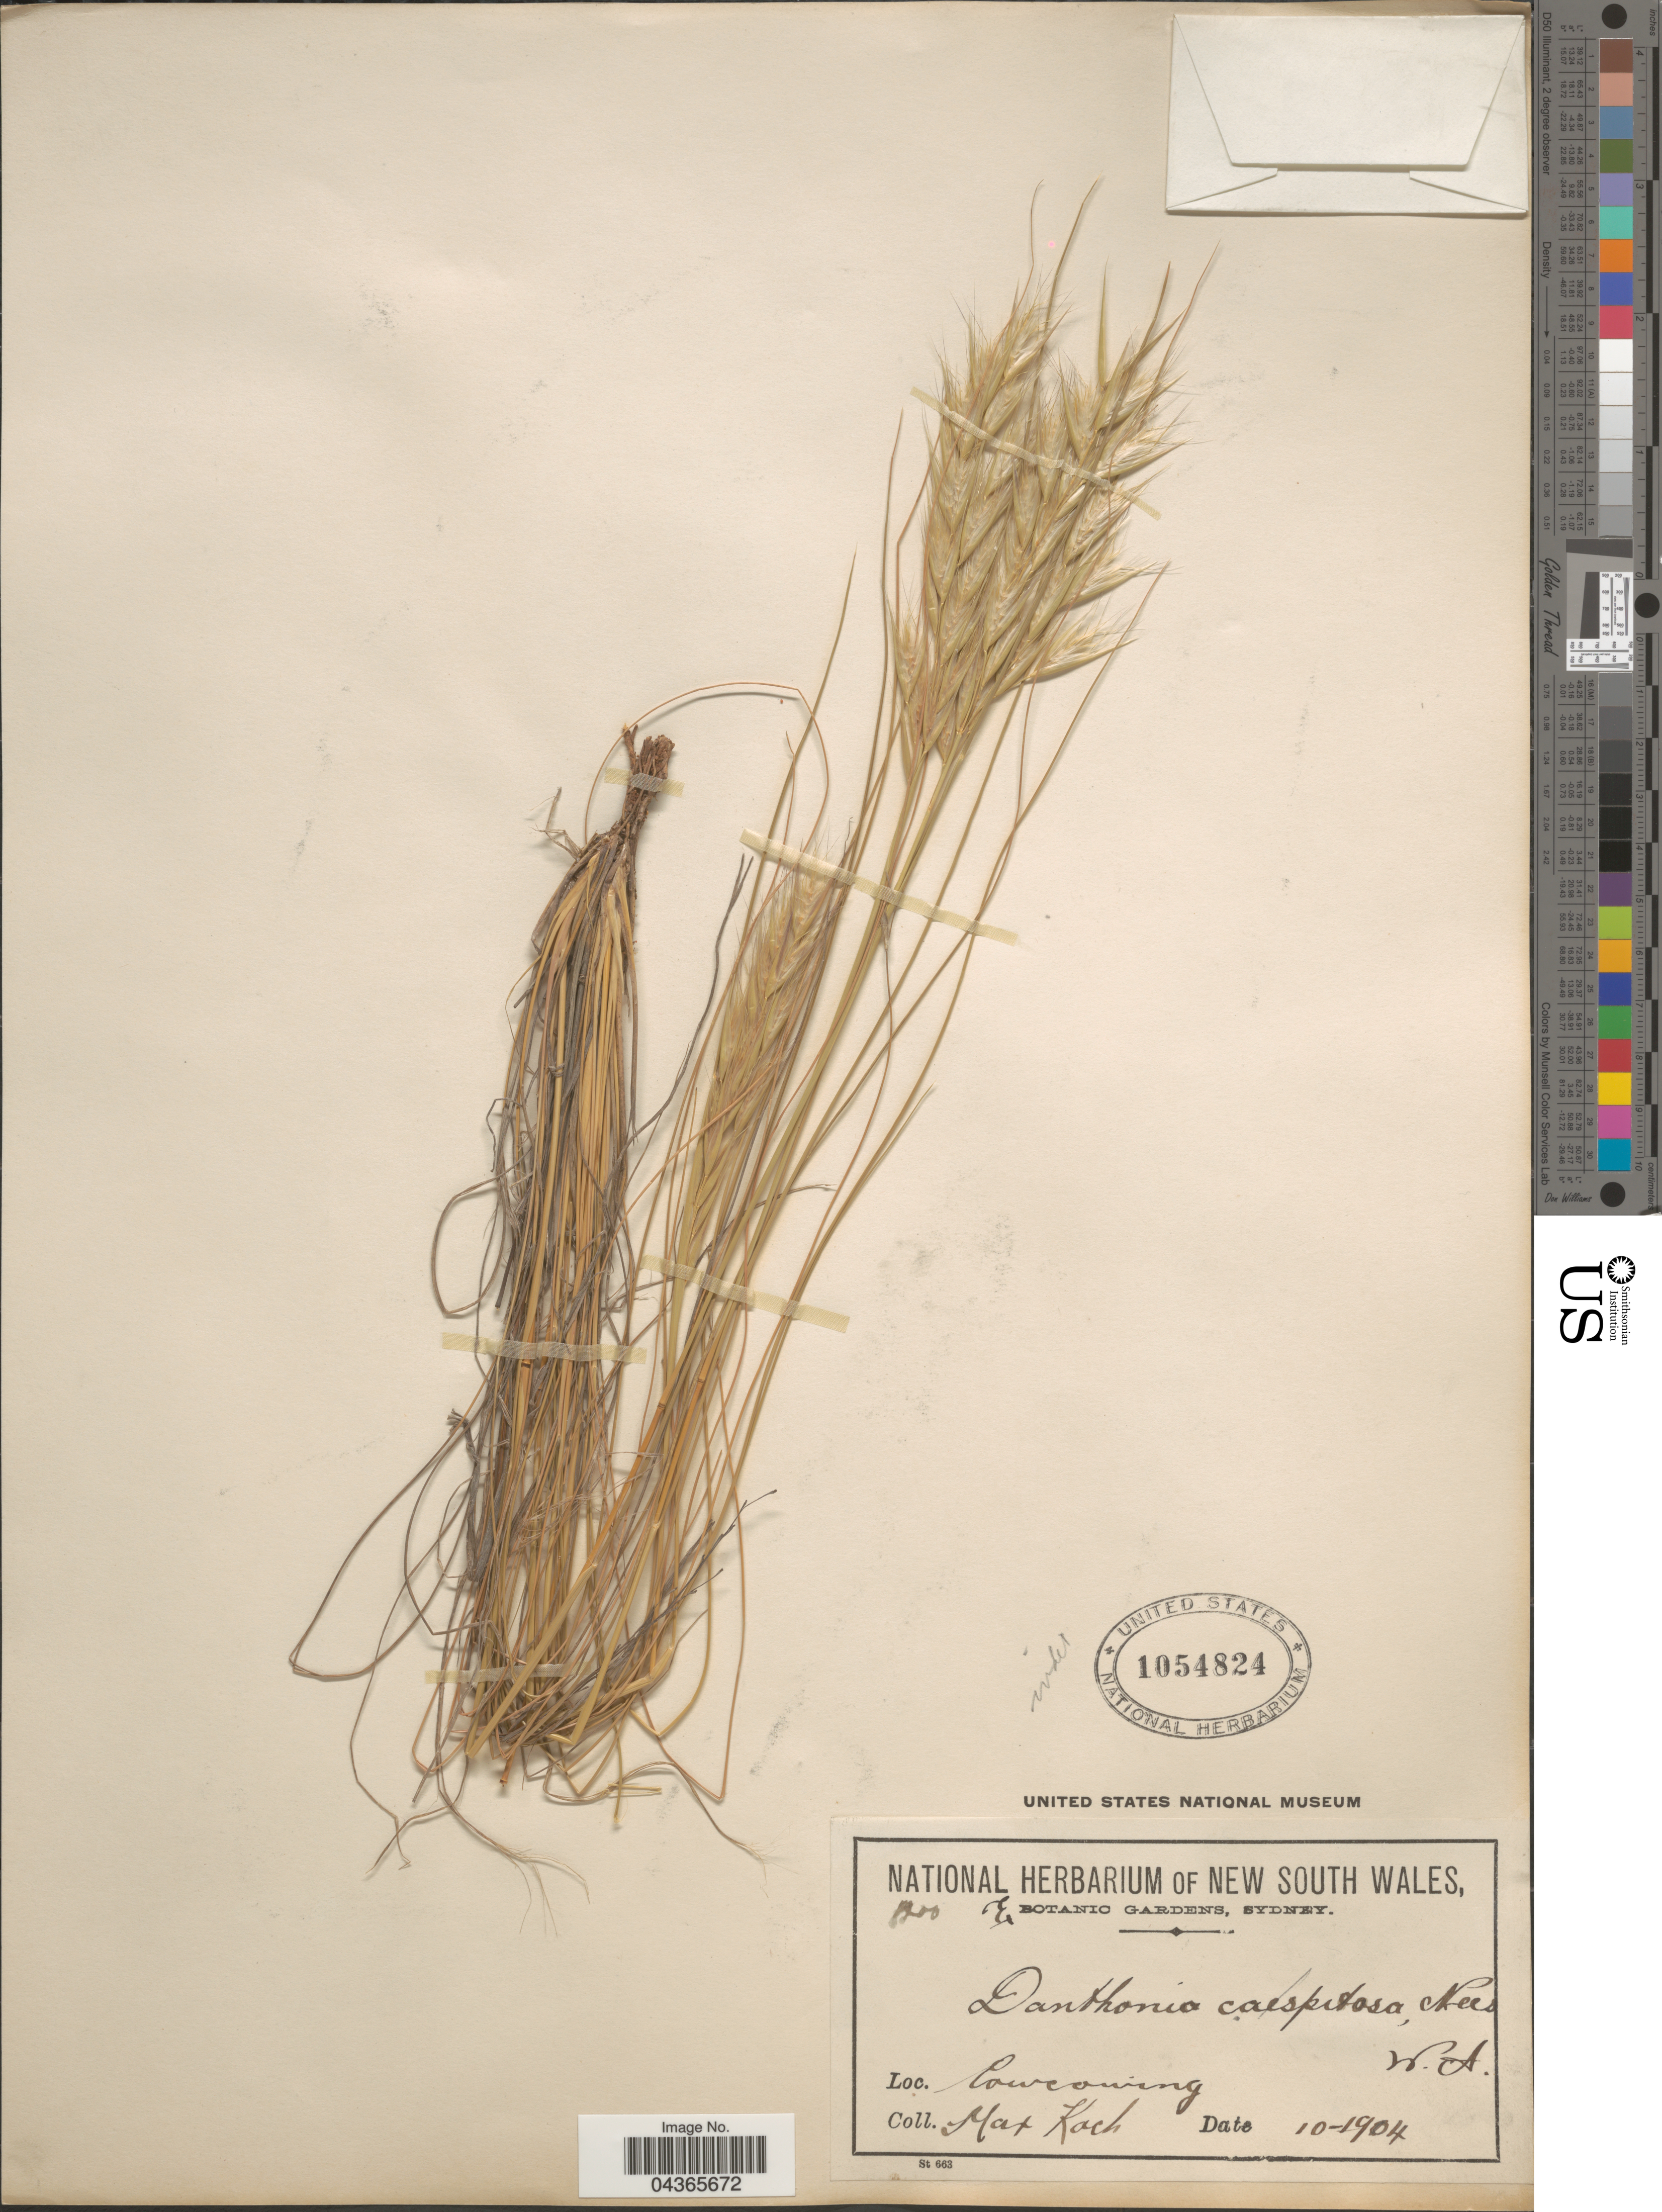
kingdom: Plantae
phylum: Tracheophyta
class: Liliopsida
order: Poales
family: Poaceae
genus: Rytidosperma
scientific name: Rytidosperma sp.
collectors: M. Koch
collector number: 1900*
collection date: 1904-10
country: Australia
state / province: Western Australia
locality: Cowcowing.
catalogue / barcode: US 1054824